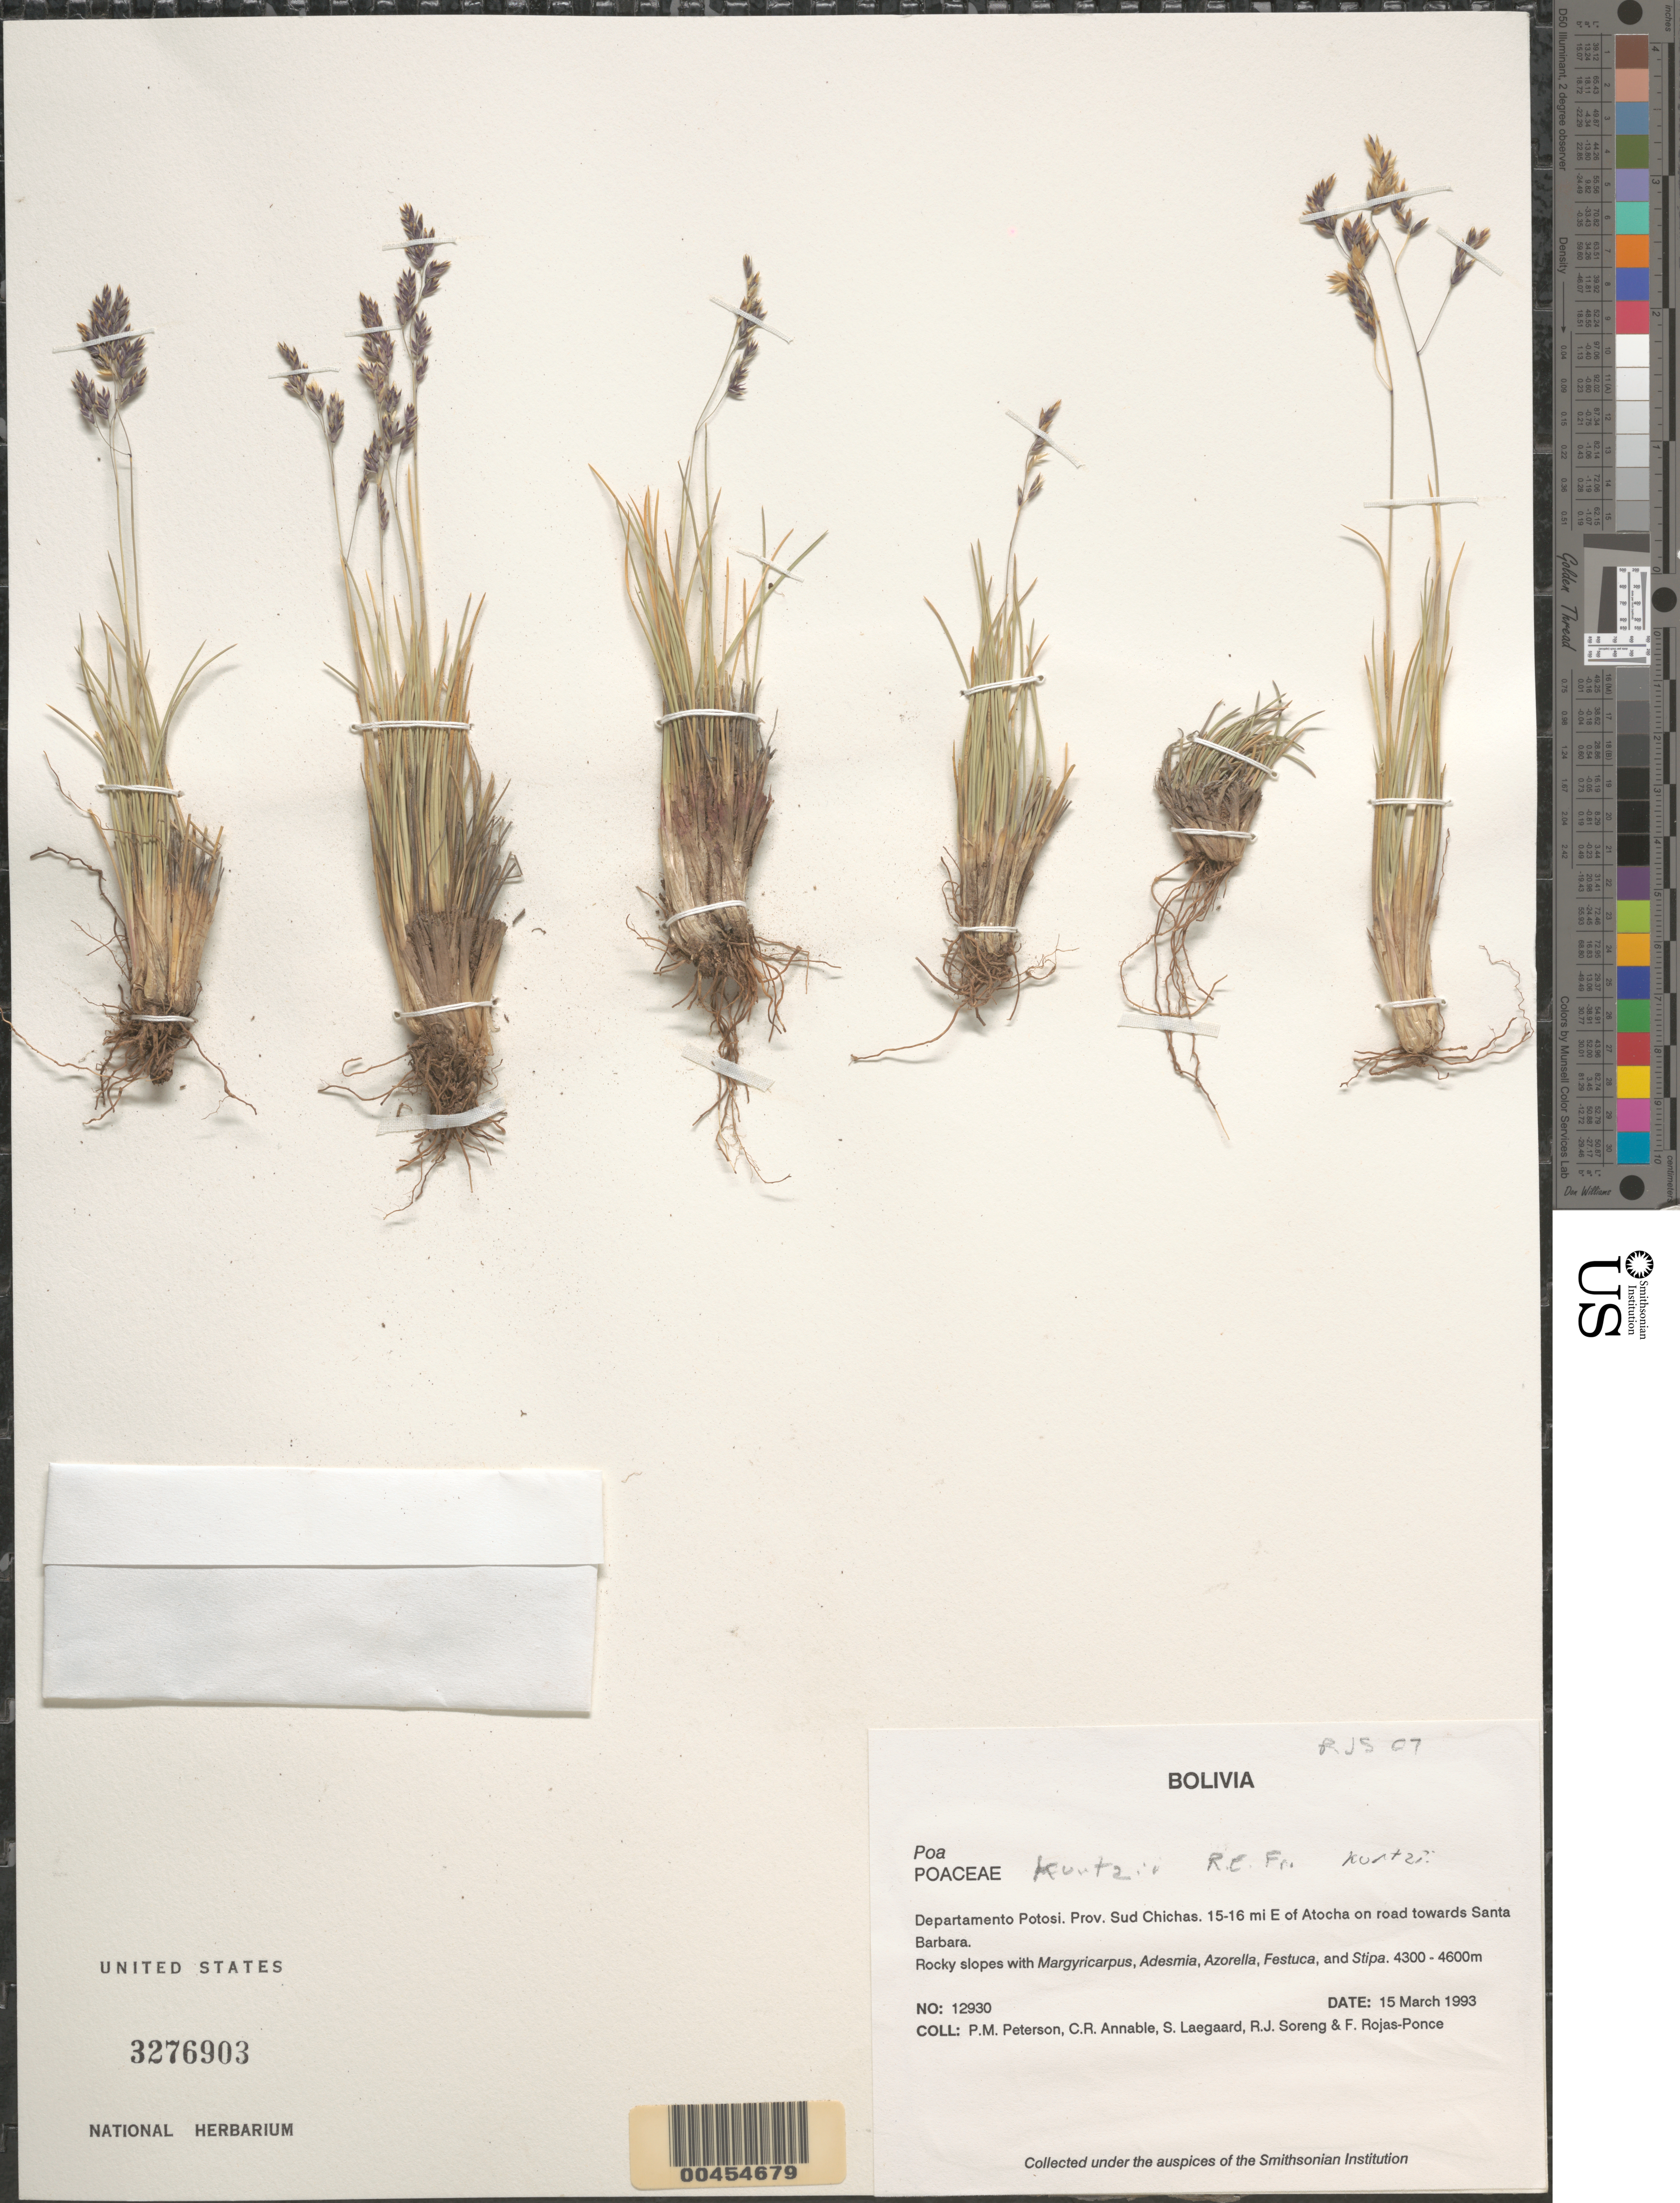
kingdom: Plantae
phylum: Tracheophyta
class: Liliopsida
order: Poales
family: Poaceae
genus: Poa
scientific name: Poa kurtzii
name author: R.E. Fr.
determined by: Soreng, Robert J., Research Associate (BOT), Smithsonian Institution - National Museum of Natural History (UNITED STATES)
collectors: P. M. Peterson, C. R. Annable, S. Lægaard, R. J. Soreng & F. Rojas-Ponce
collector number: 12930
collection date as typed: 15 Mar 1993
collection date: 1993-03-15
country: Bolivia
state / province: Potosí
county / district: Sud Chichas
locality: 15-16 mi E of Atocha on road towards Santa Barbara.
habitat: Rocky slopes with Margyricarpus, Adesmia, Azorella, Festuca, and Stipa.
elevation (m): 4300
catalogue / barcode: US 3276903